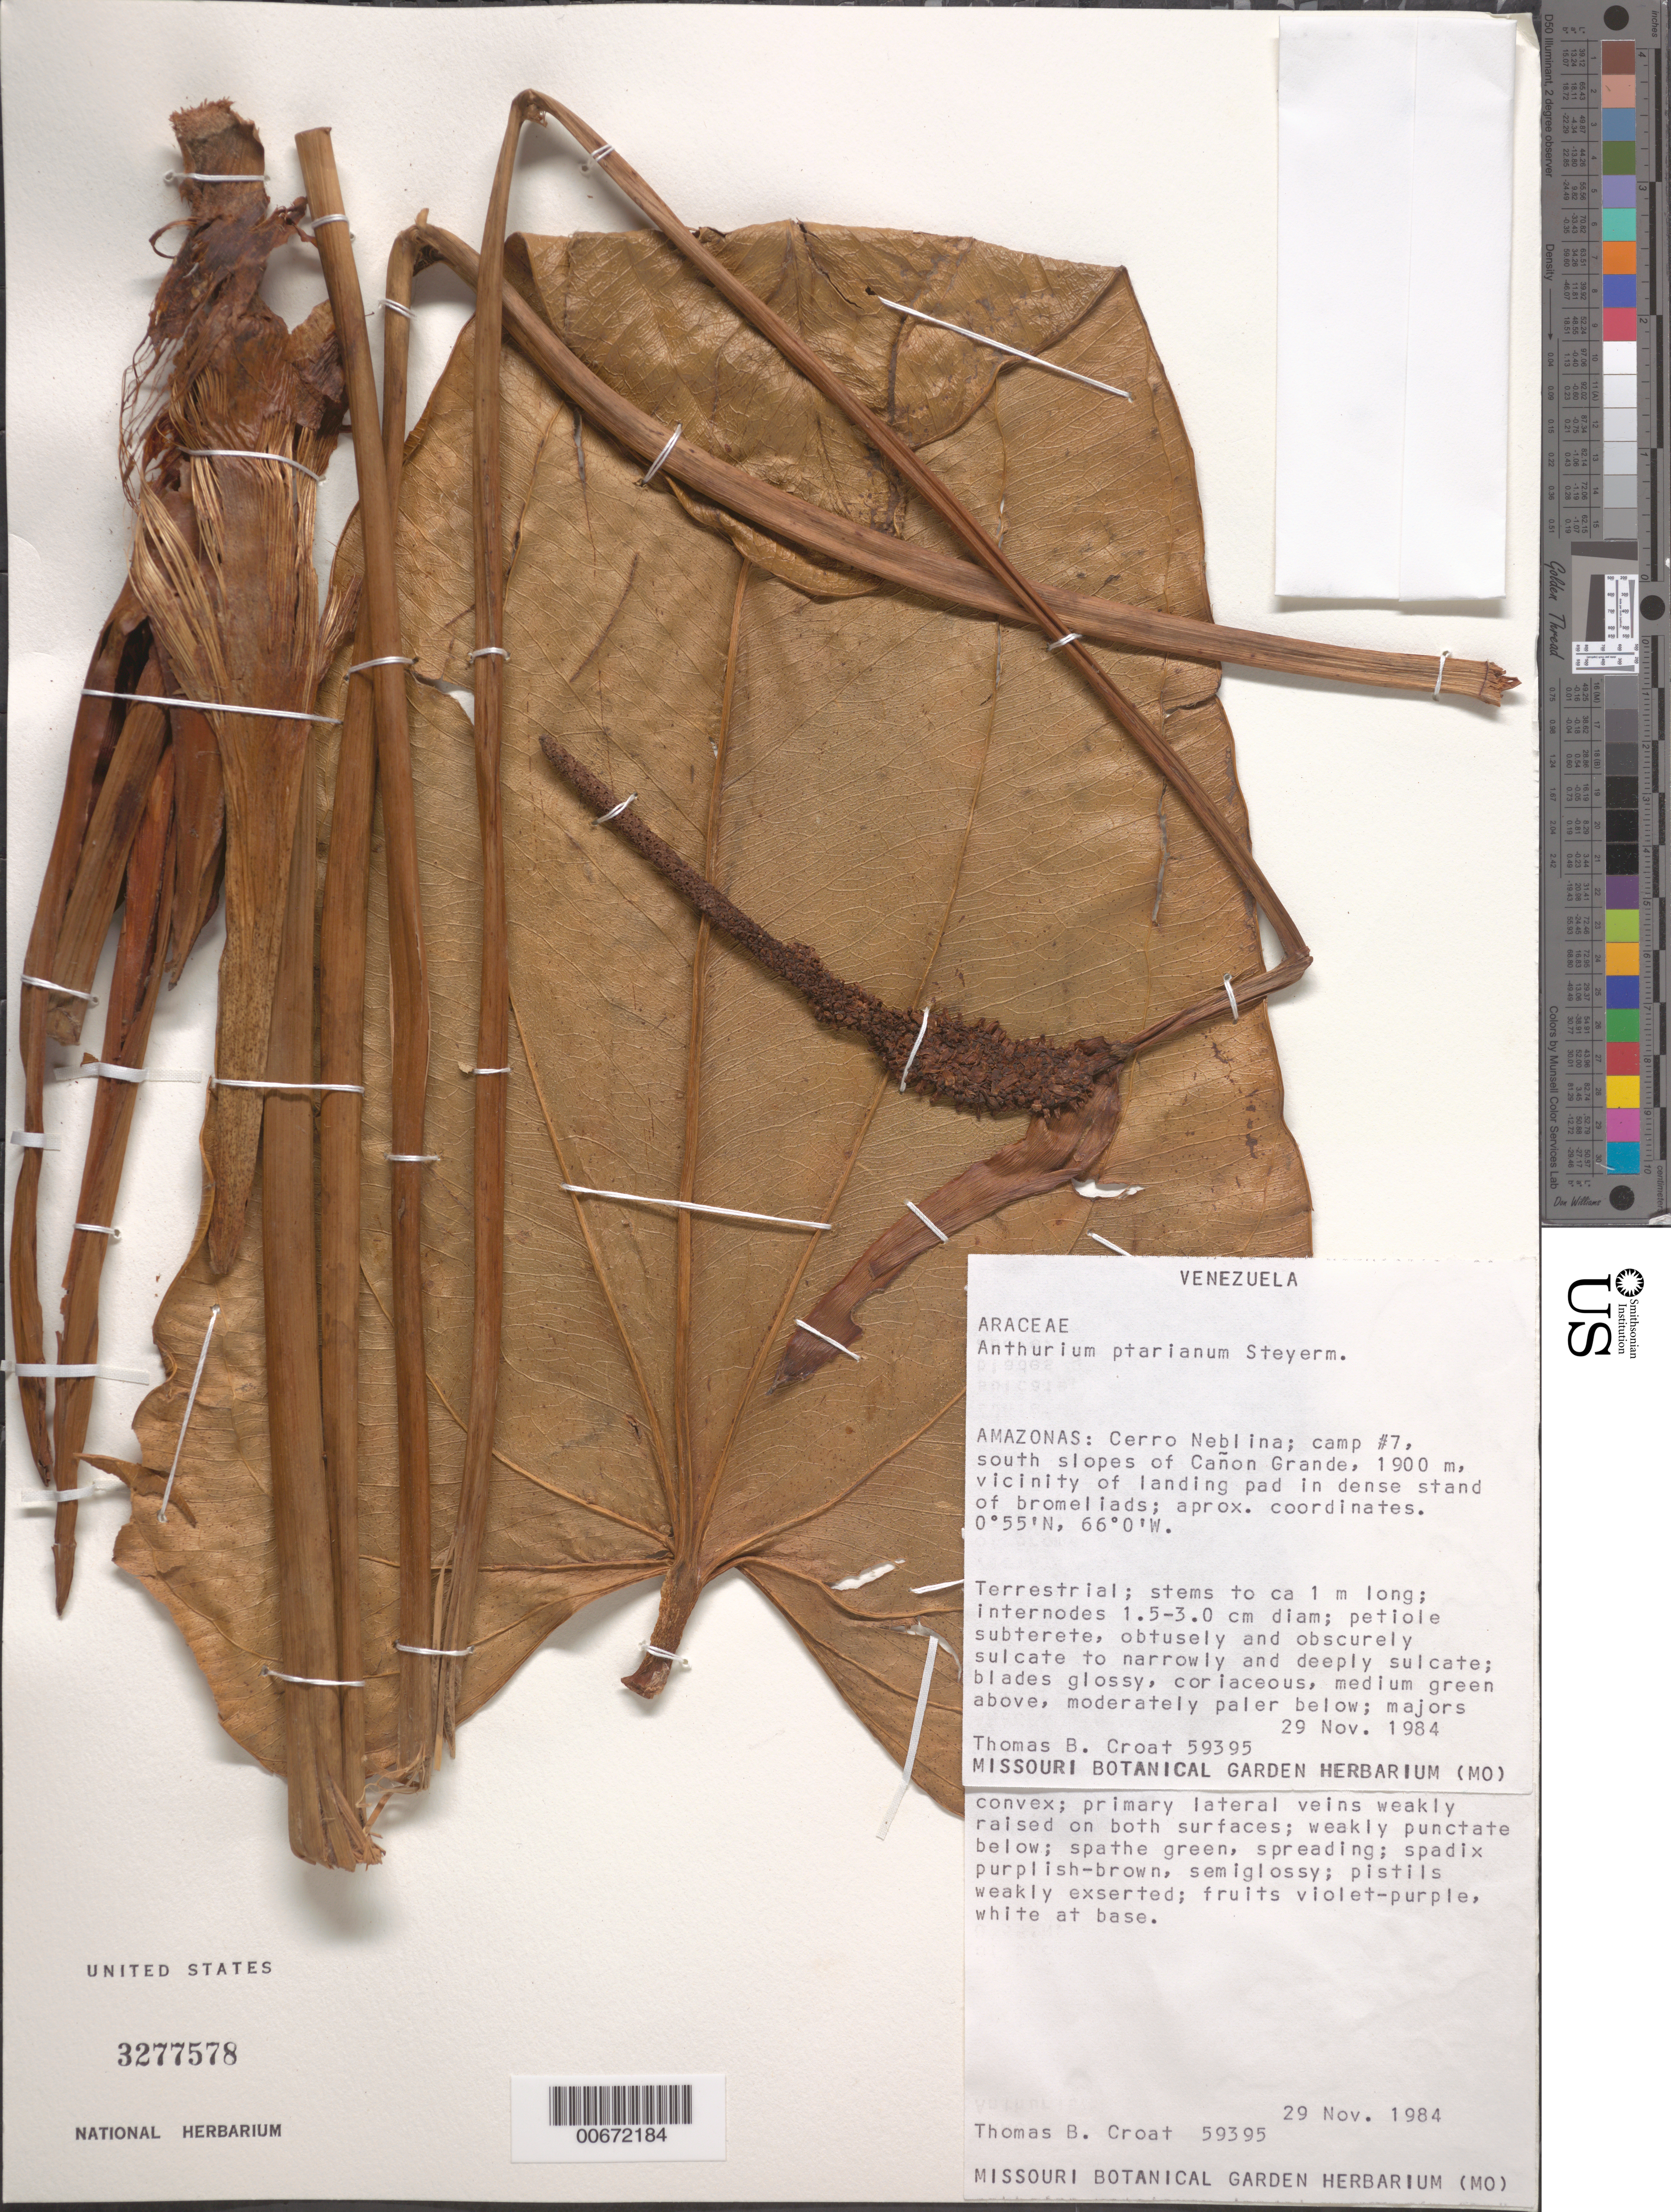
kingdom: Plantae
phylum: Tracheophyta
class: Liliopsida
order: Alismatales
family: Araceae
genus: Anthurium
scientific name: Anthurium ptarianum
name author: Steyerm.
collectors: T. B. Croat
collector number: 59395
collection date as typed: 29-Nov-84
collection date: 1984-11-29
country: Venezuela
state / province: Amazonas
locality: Cerro Neblina, camp #7, S slopes of Cañon Grande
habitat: Dense stand of bromeliads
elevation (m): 1900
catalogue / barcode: US 3277578